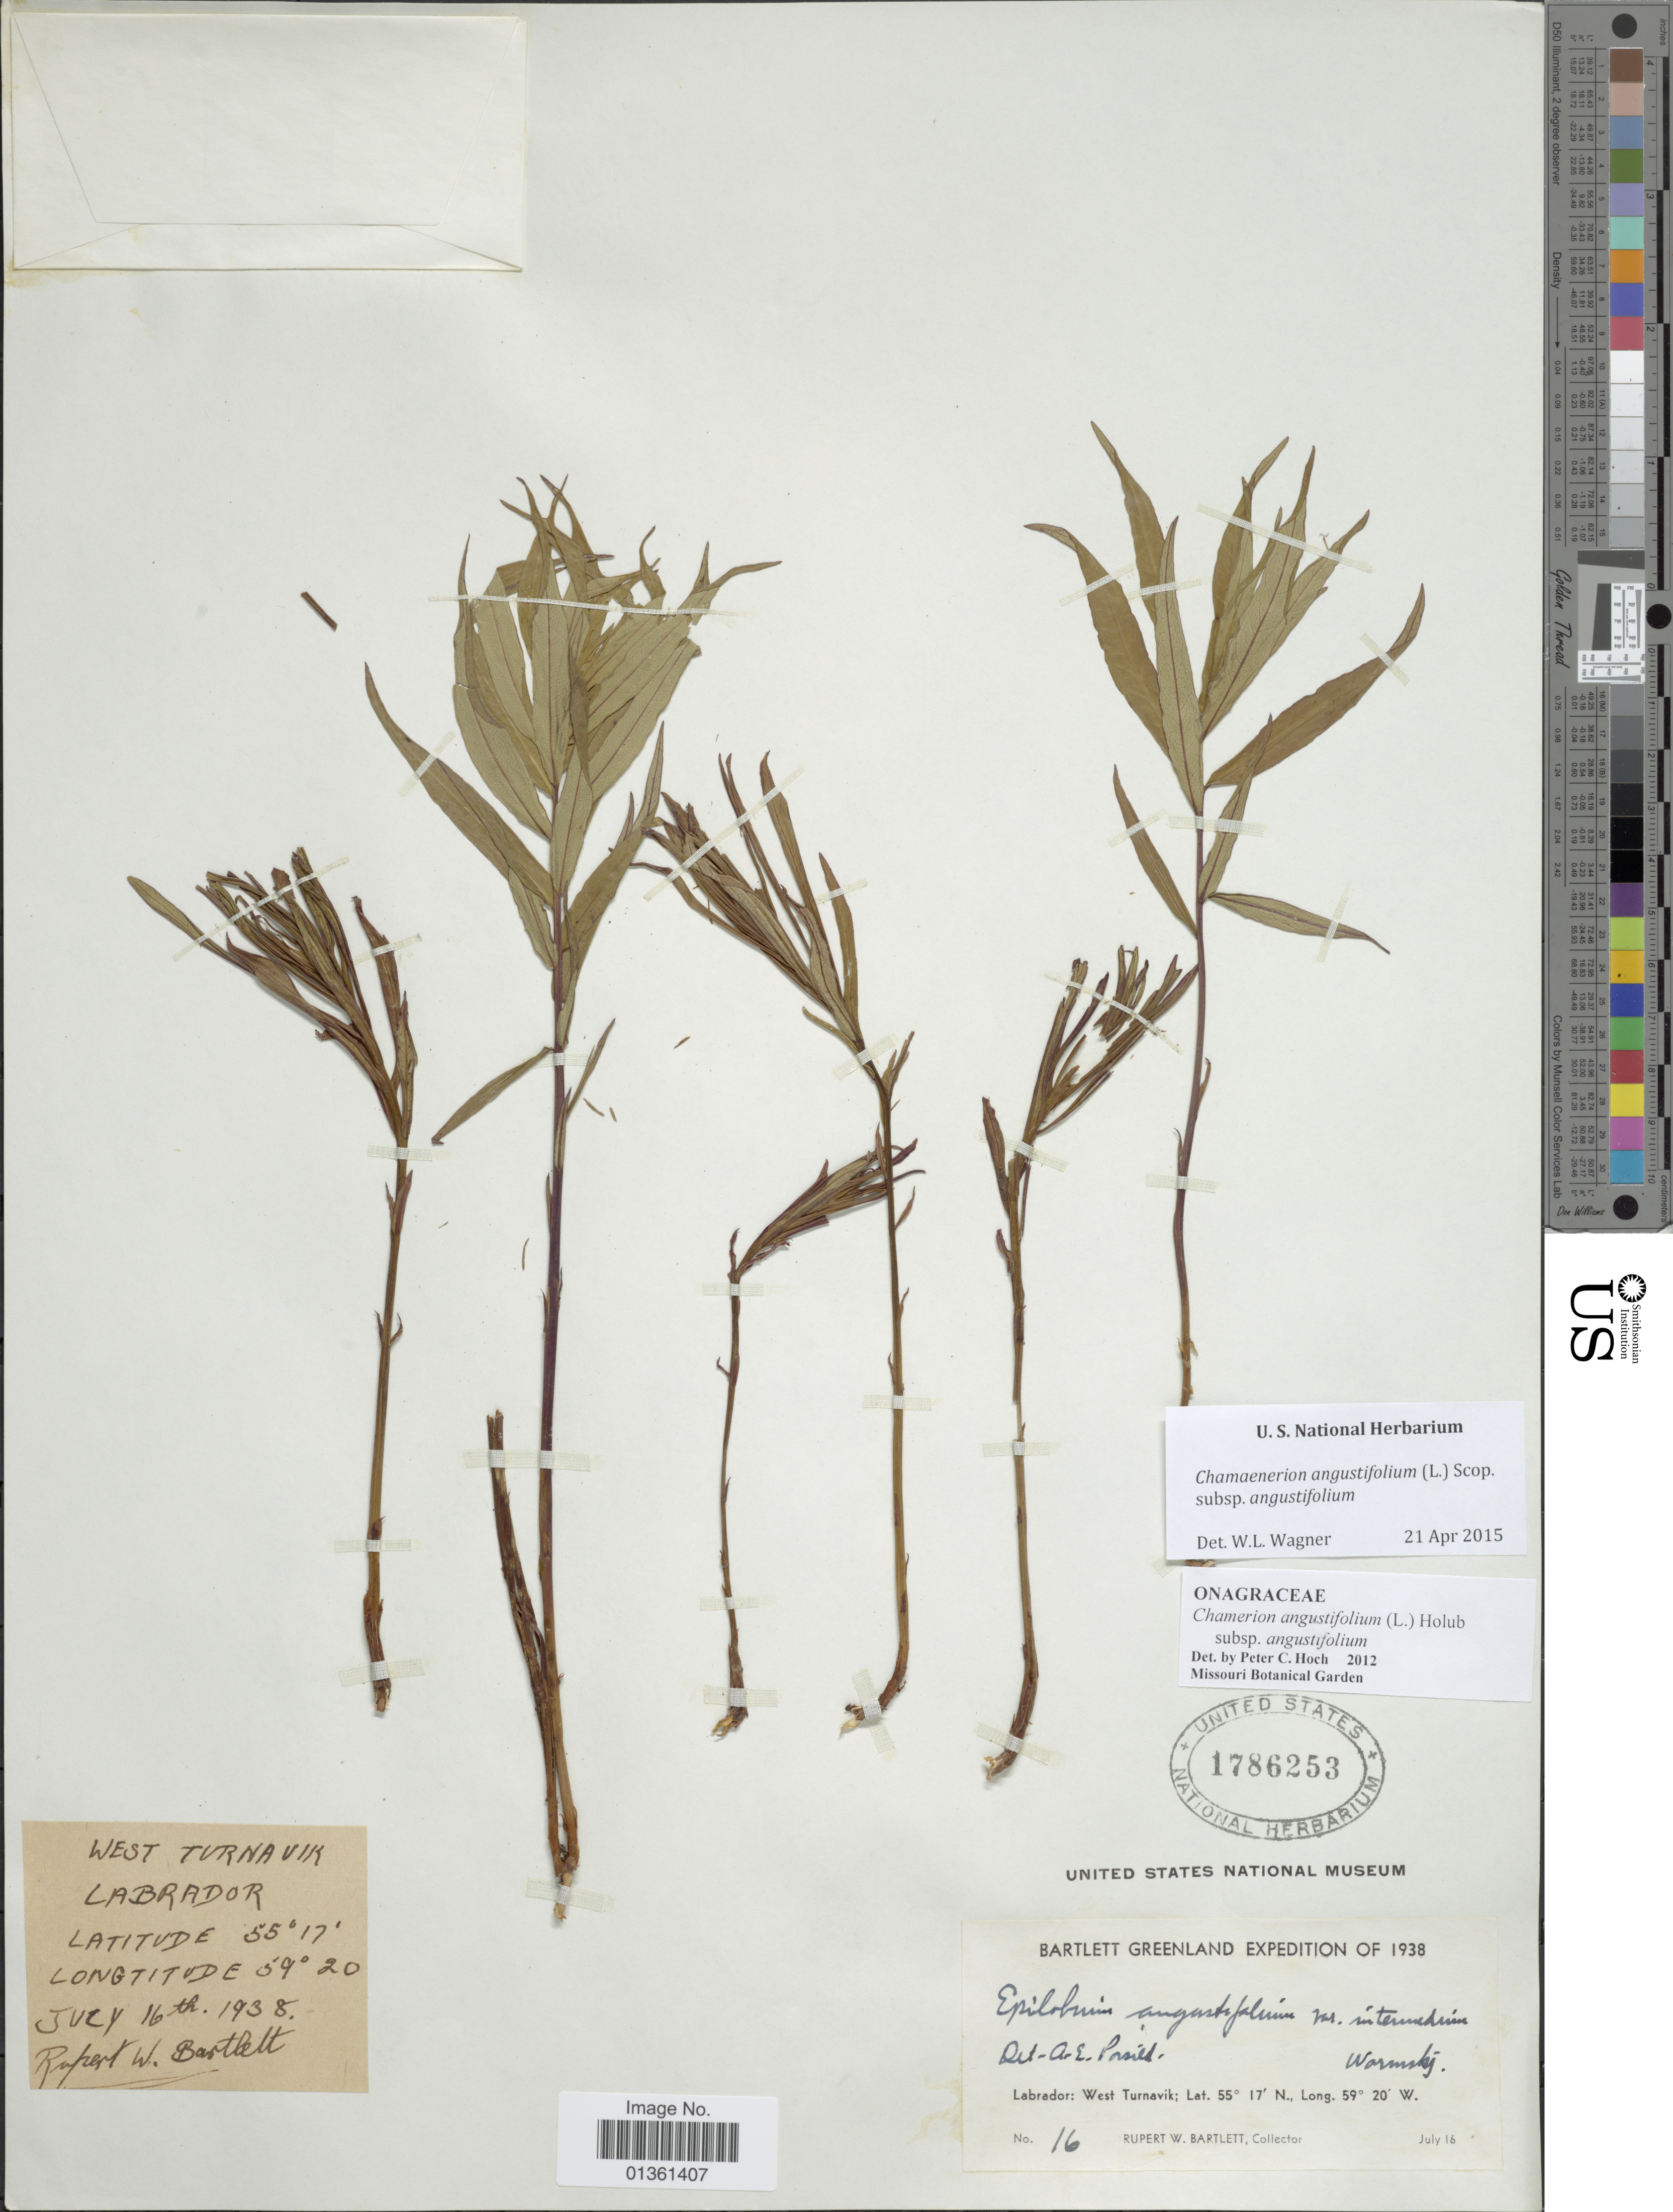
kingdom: Plantae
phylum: Tracheophyta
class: Magnoliopsida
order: Myrtales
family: Onagraceae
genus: Chamaenerion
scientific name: Chamaenerion angustifolium subsp. angustifolium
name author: (L.) Scop.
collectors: R. Bartlett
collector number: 16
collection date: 1938-07-16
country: Canada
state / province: Newfoundland and Labrador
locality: Labrador: West Turnavik.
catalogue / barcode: US 1786253